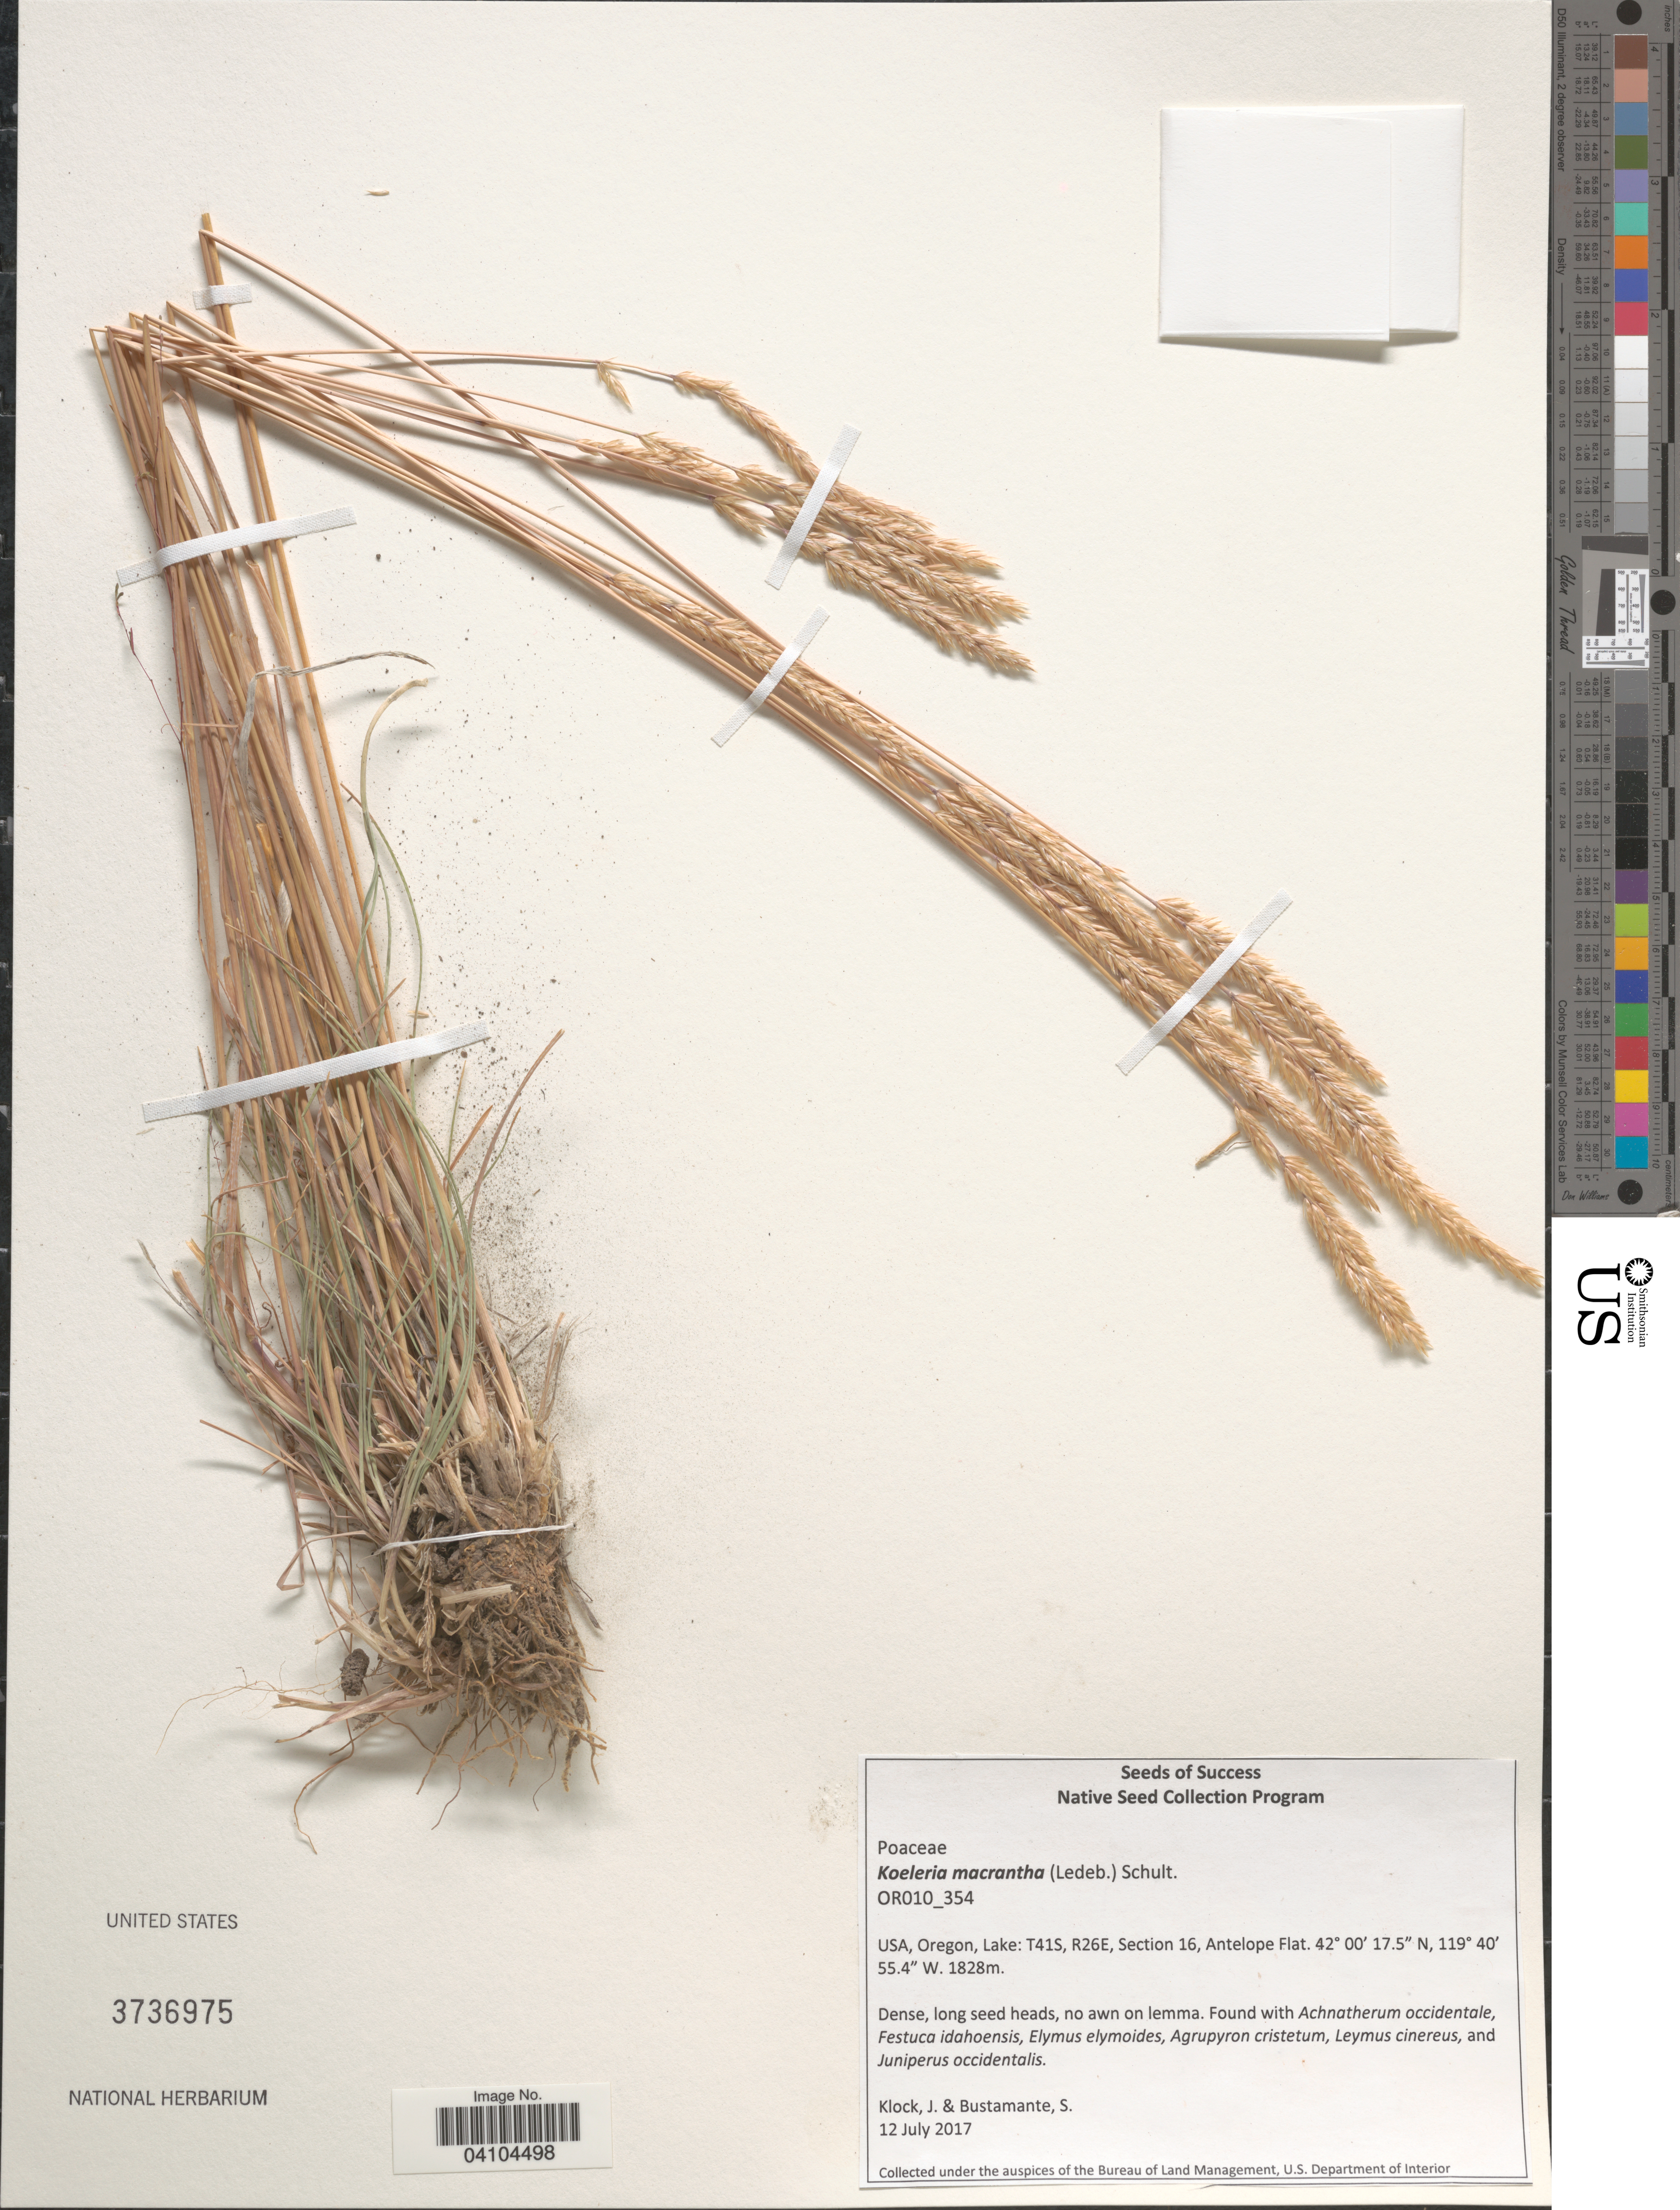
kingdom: Plantae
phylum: Tracheophyta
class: Liliopsida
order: Poales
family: Poaceae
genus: Koeleria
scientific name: Koeleria pyramidata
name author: (Lam.) P. Beauv.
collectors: J. Klock & S. Bustamante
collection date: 2017-07-12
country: United States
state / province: Oregon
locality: Lake: T41S, R26E, Section 16, Antelope Flat.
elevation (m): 1828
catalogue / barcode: US 3736975